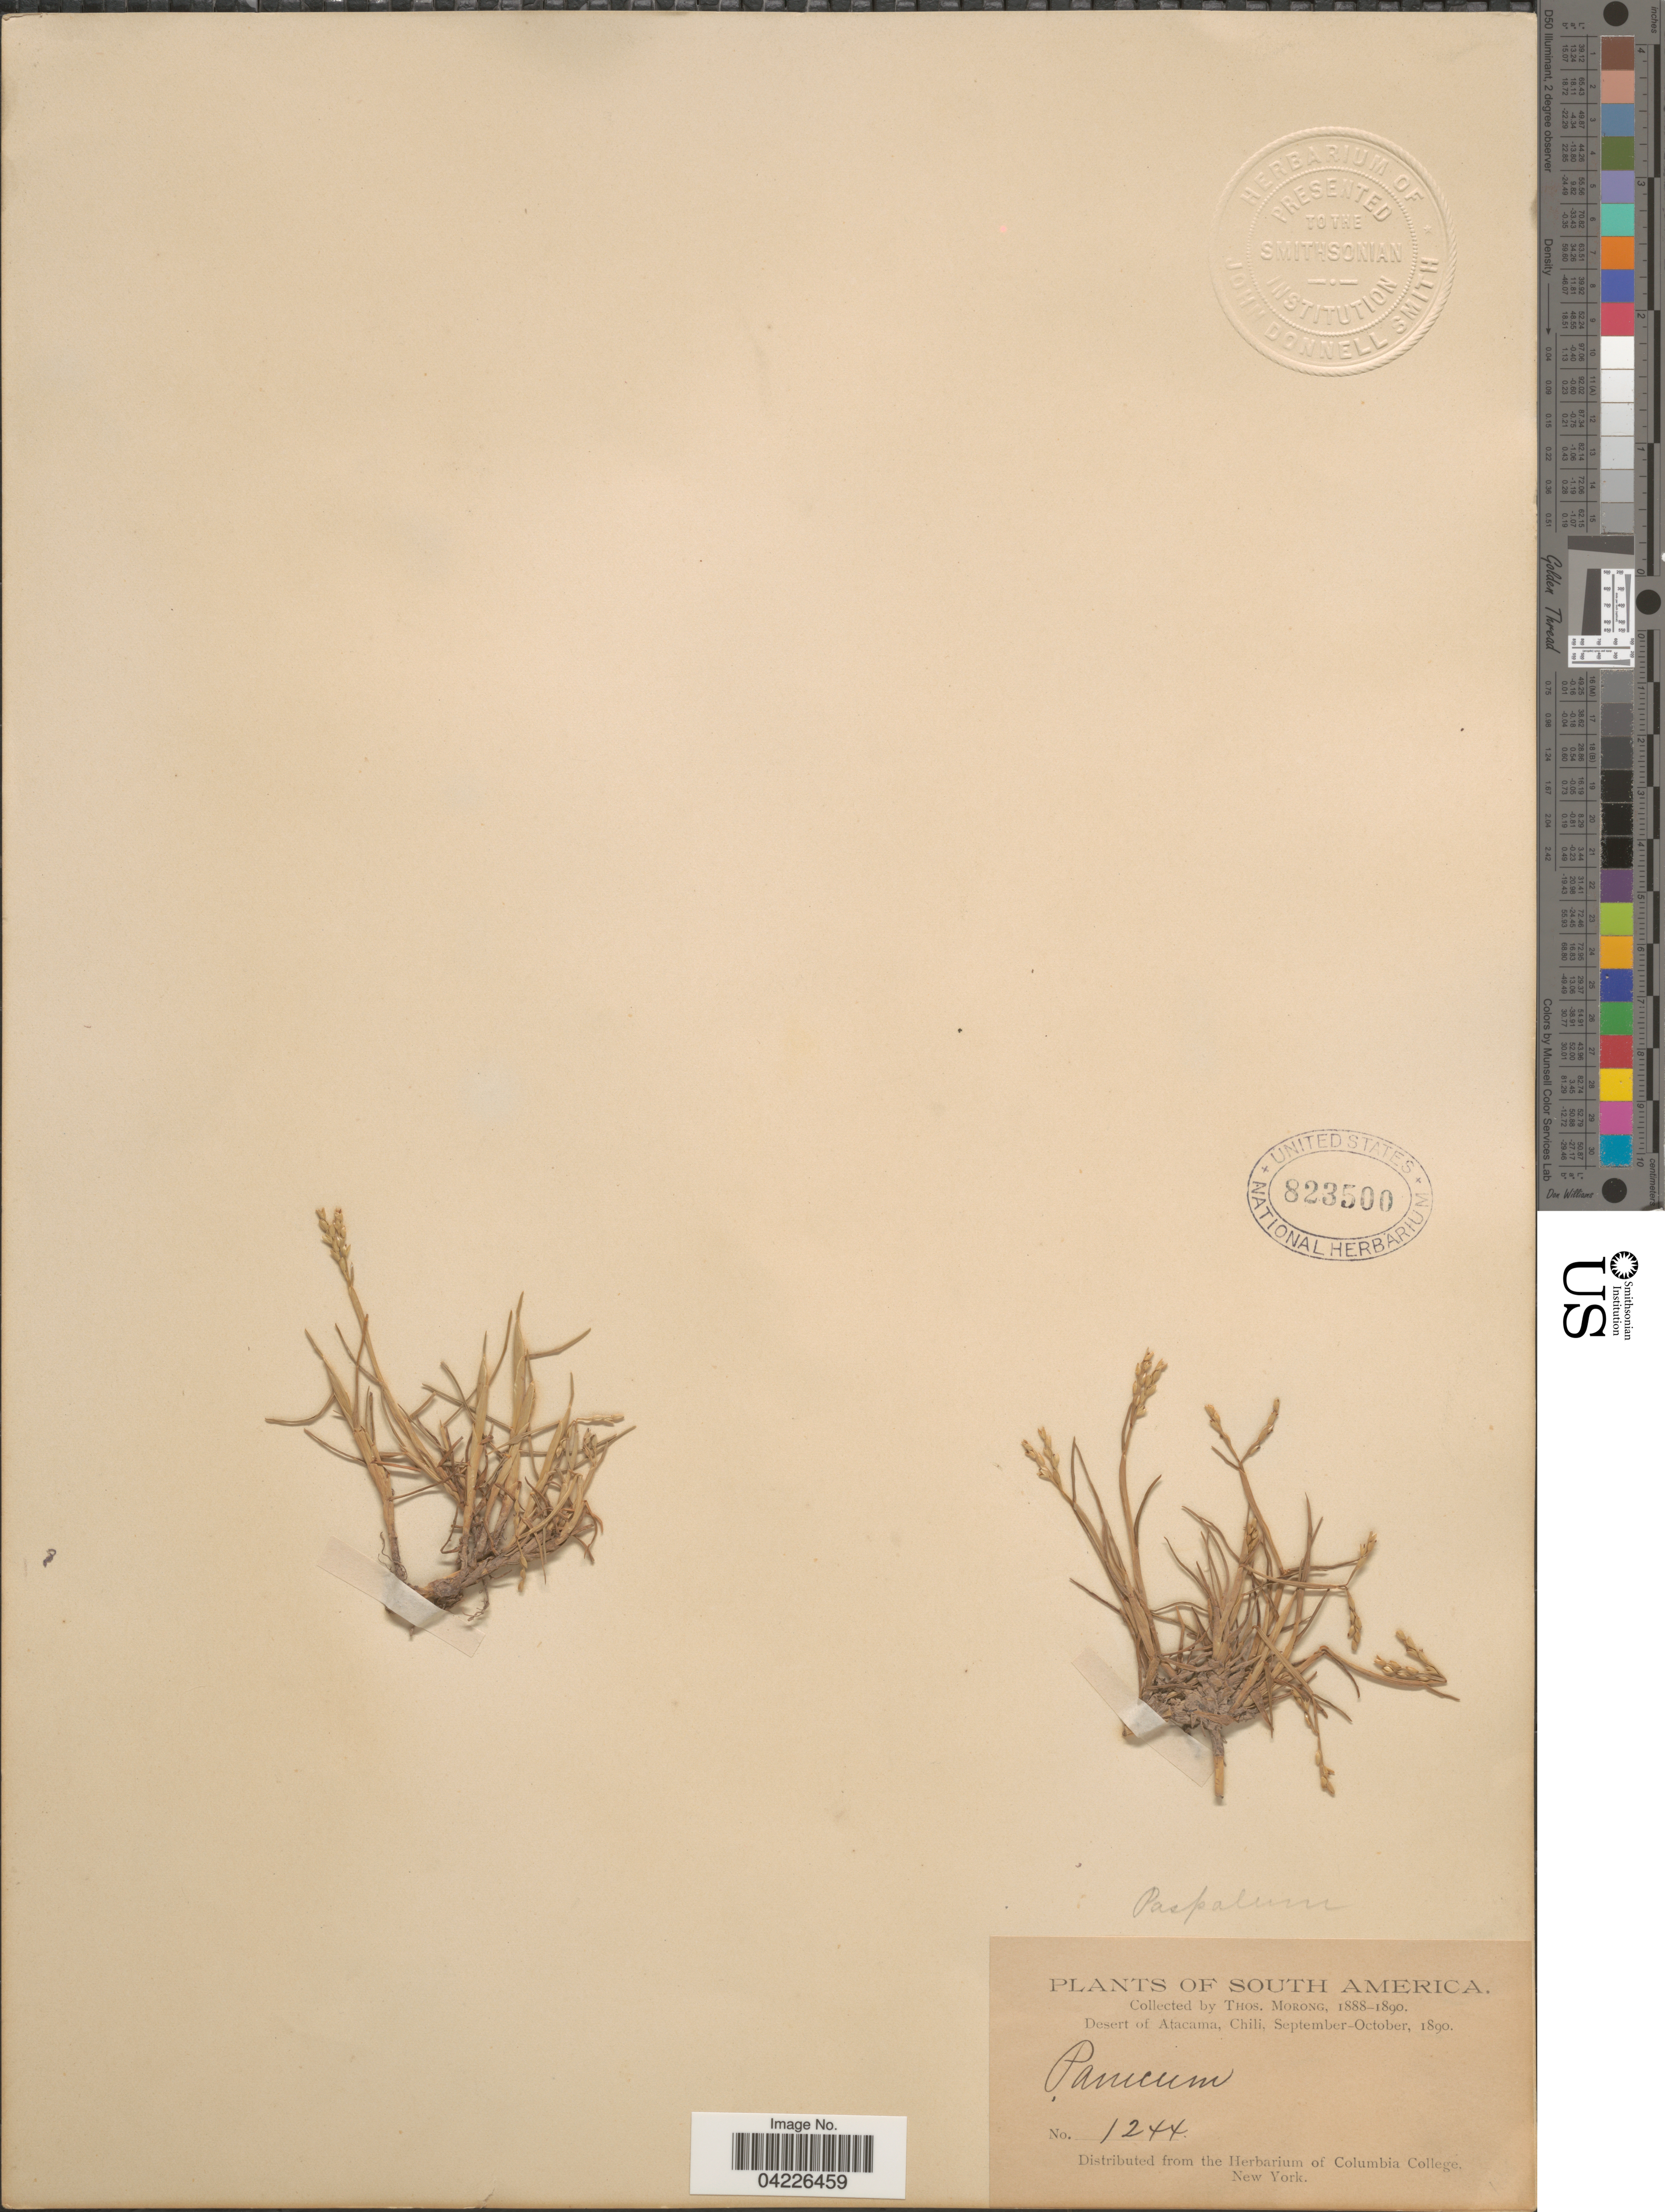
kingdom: Plantae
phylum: Tracheophyta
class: Liliopsida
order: Poales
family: Poaceae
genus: Paspalum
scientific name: Paspalum vaginatum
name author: Sw.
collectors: ex herb. T. Morong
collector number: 1244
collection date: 1890-09/1890-10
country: Chile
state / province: Atacama (III)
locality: Desert of Atacama.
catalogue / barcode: US 823500